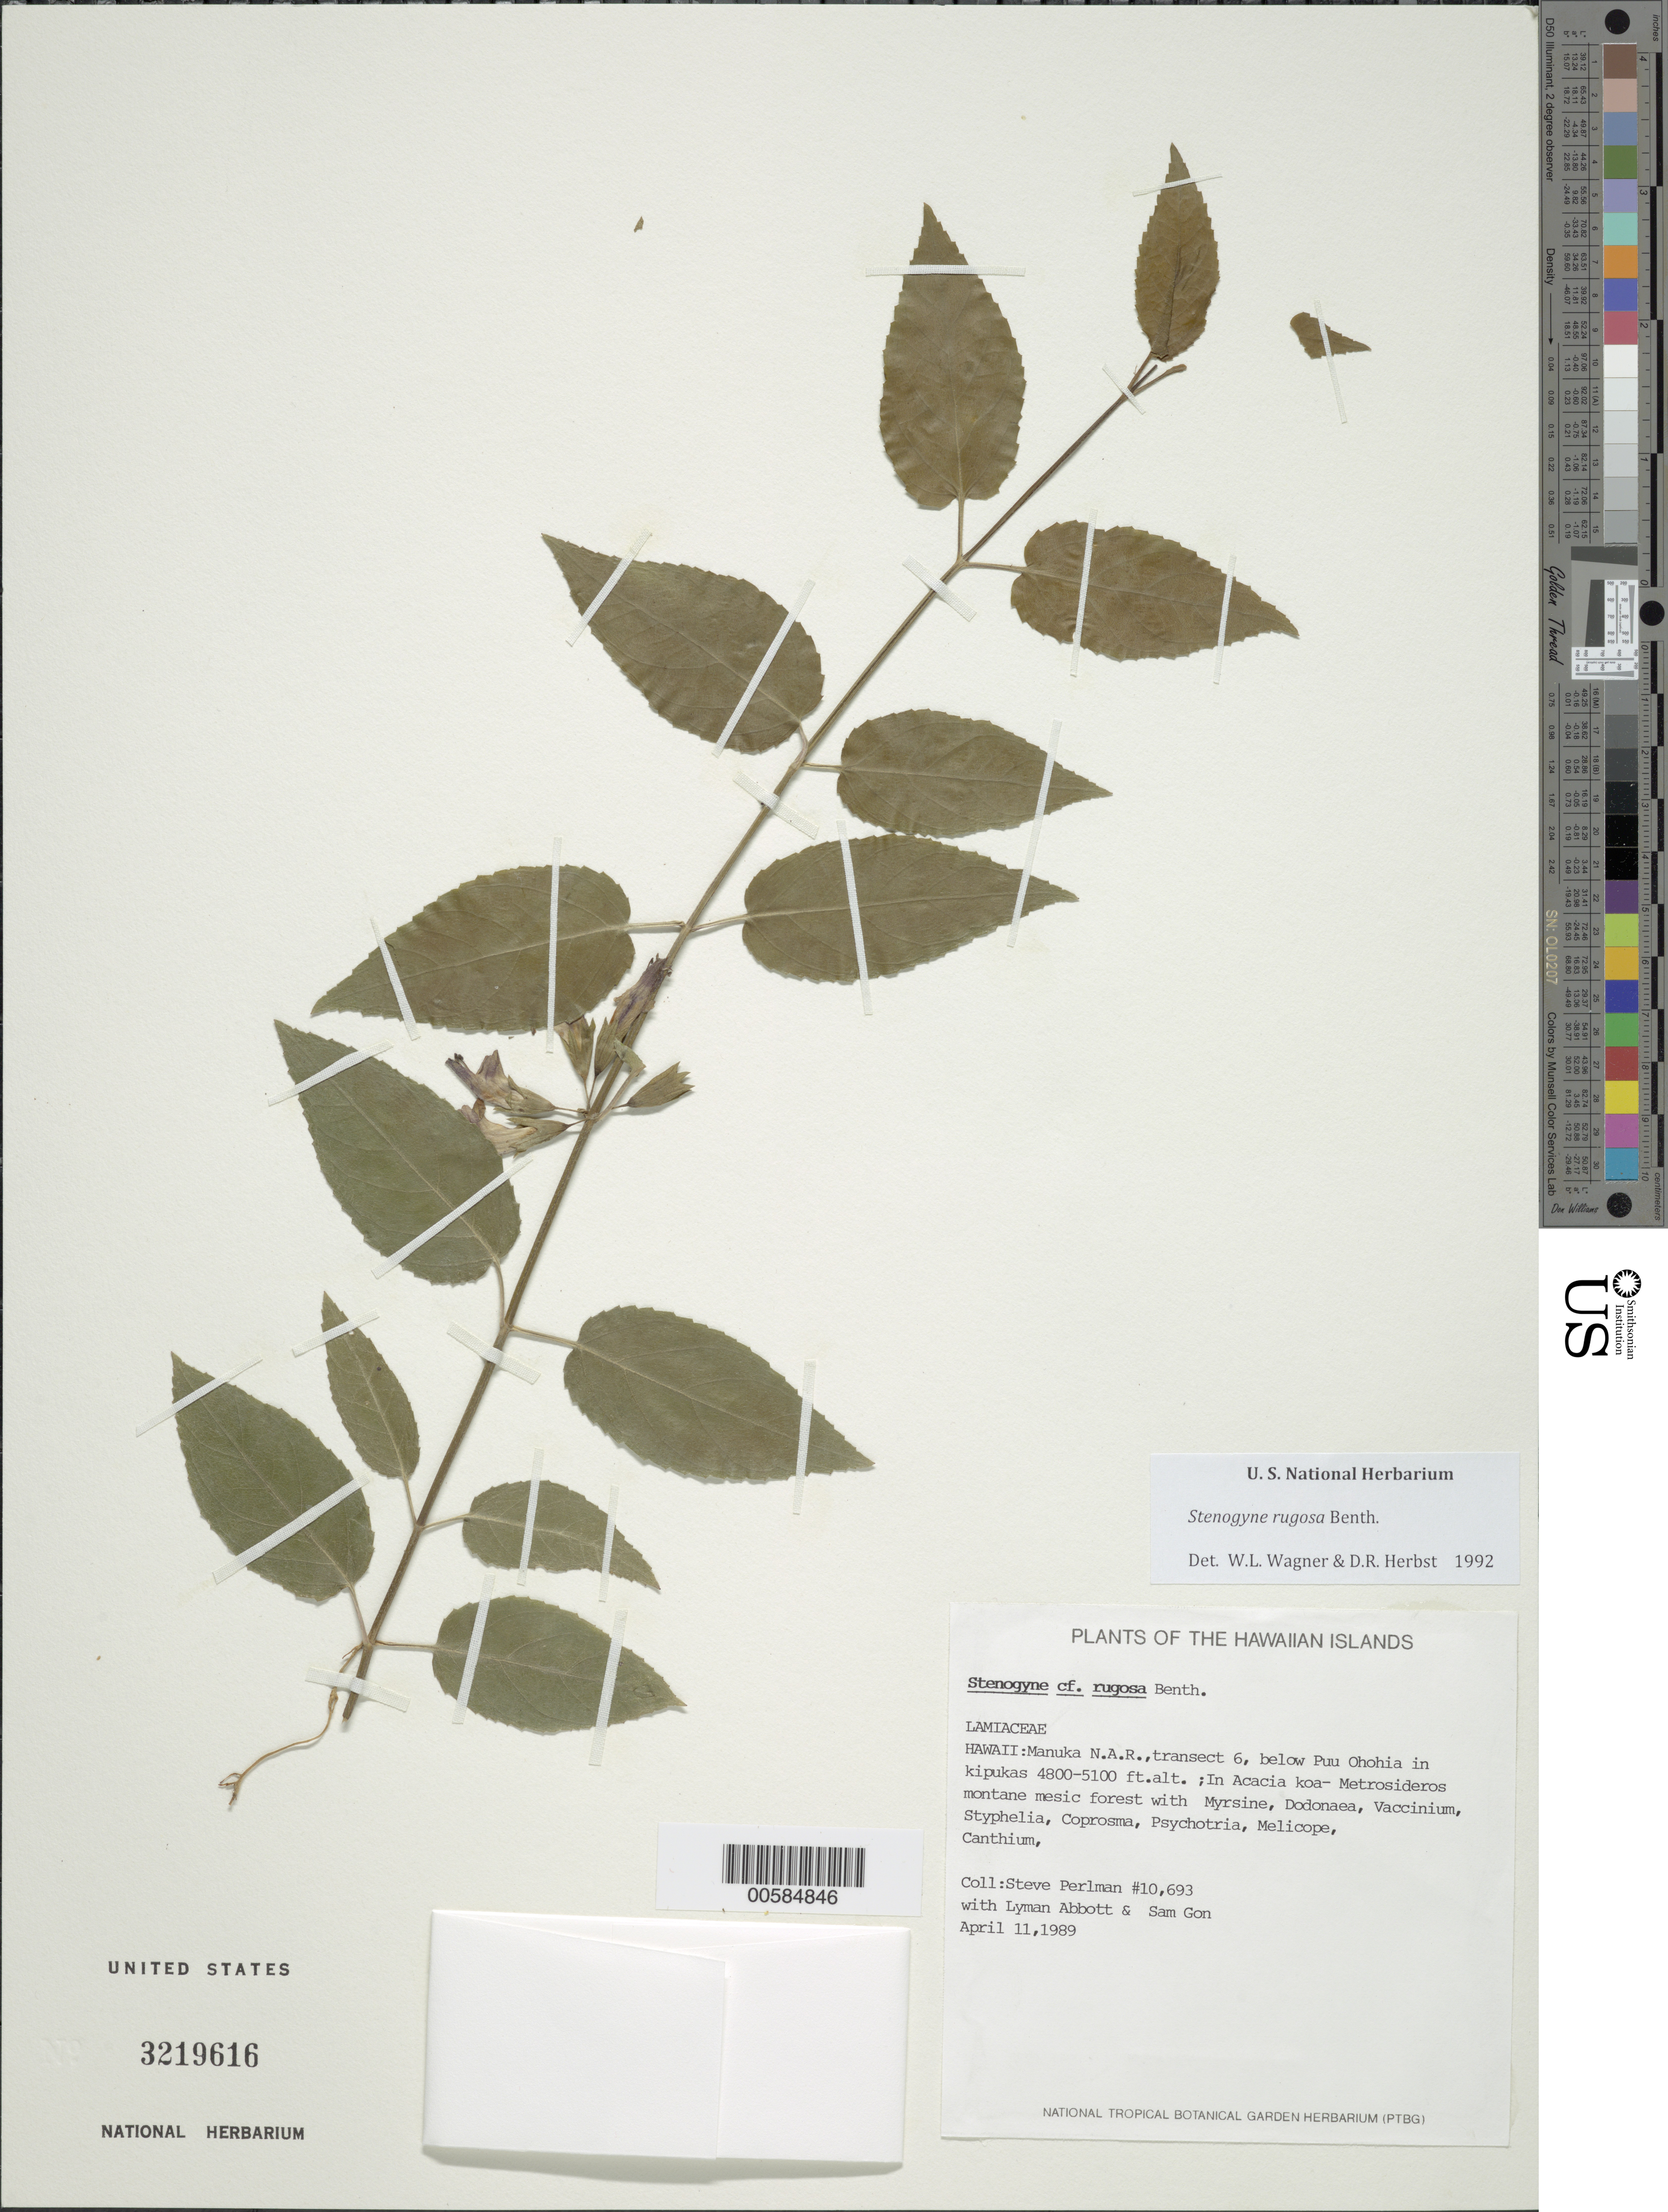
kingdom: Plantae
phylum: Tracheophyta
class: Magnoliopsida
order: Lamiales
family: Lamiaceae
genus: Stenogyne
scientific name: Stenogyne rugosa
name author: Benth.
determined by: Wagner, W. L.; Herbst, D. R.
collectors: S. P. Perlman, L. Abbott & S. Gon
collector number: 10693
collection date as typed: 11 Apr 1989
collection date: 1989-04-11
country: United States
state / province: Hawaii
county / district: Hawaii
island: Hawaii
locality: Manuka N.A.R., transect 6, below Puu Ohohia in kipukas.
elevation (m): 1463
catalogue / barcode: US 3219616